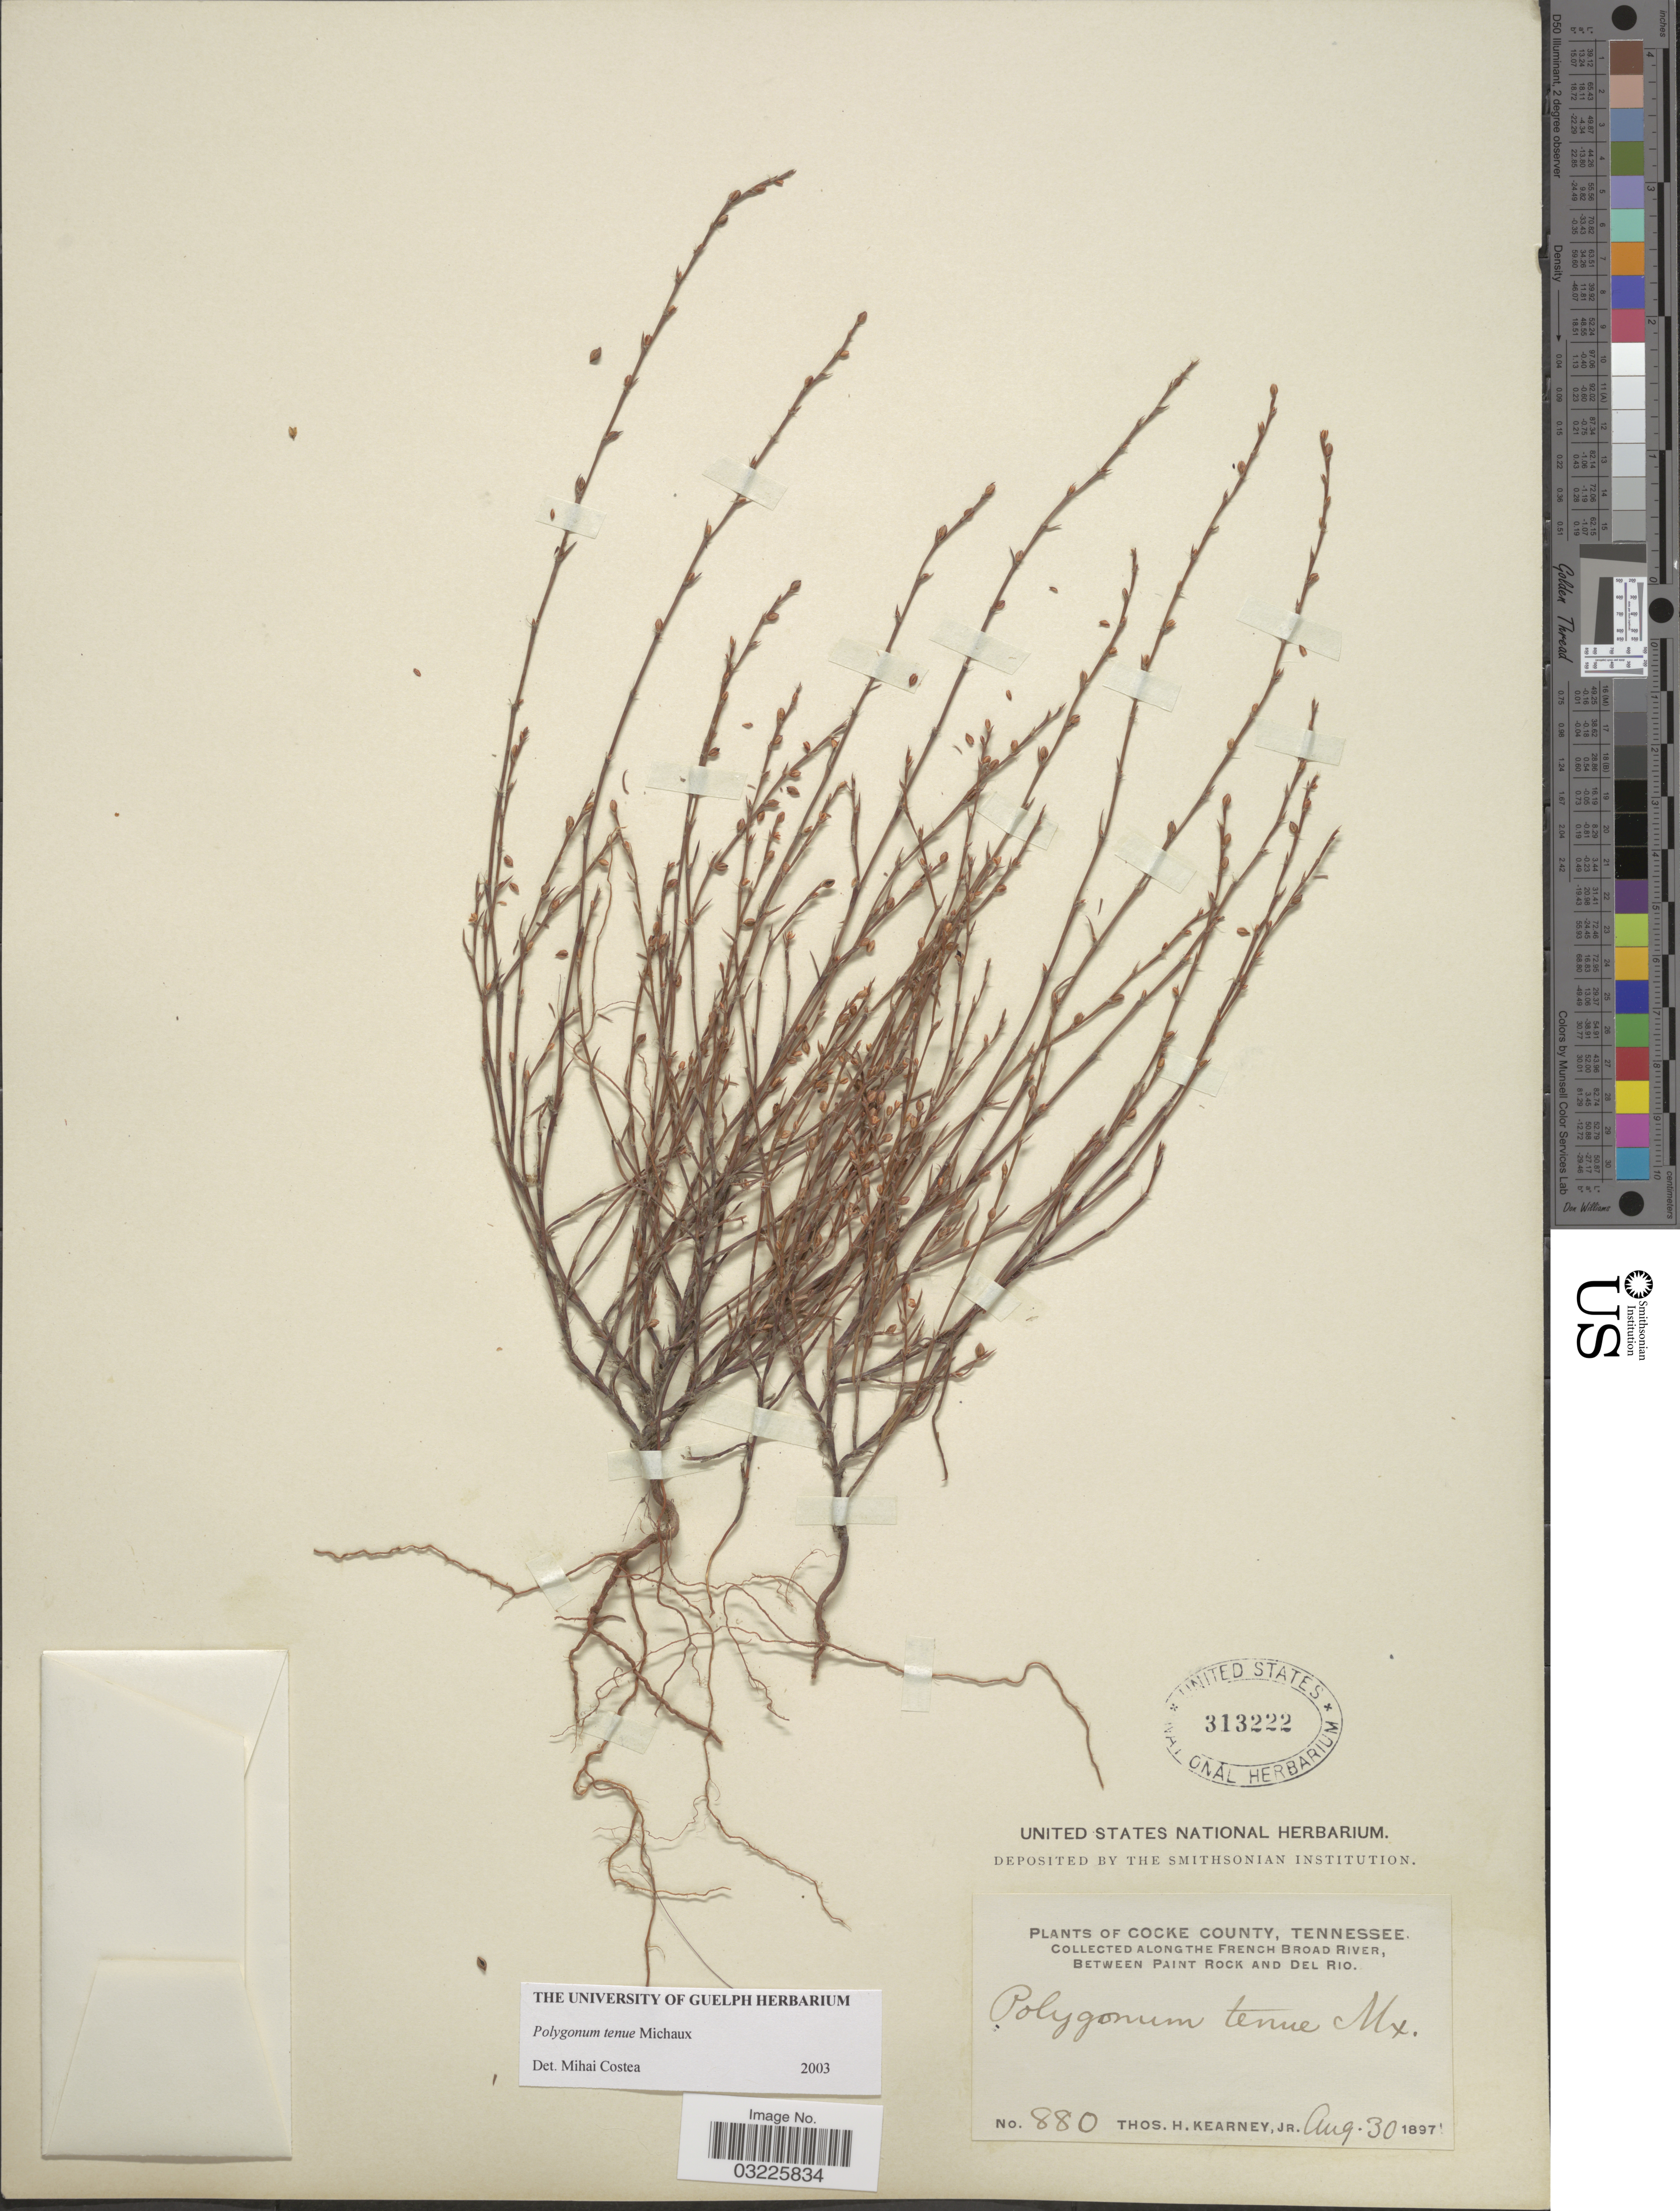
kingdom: Plantae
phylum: Tracheophyta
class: Magnoliopsida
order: Caryophyllales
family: Polygonaceae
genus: Polygonum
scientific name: Polygonum tenue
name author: F. Michx.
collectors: T. H. Kearney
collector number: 880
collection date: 1897-08-30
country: United States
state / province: Tennessee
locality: Cocke County. Along the French Broad River, between Paint Rock and Del Rio.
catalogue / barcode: US 313222